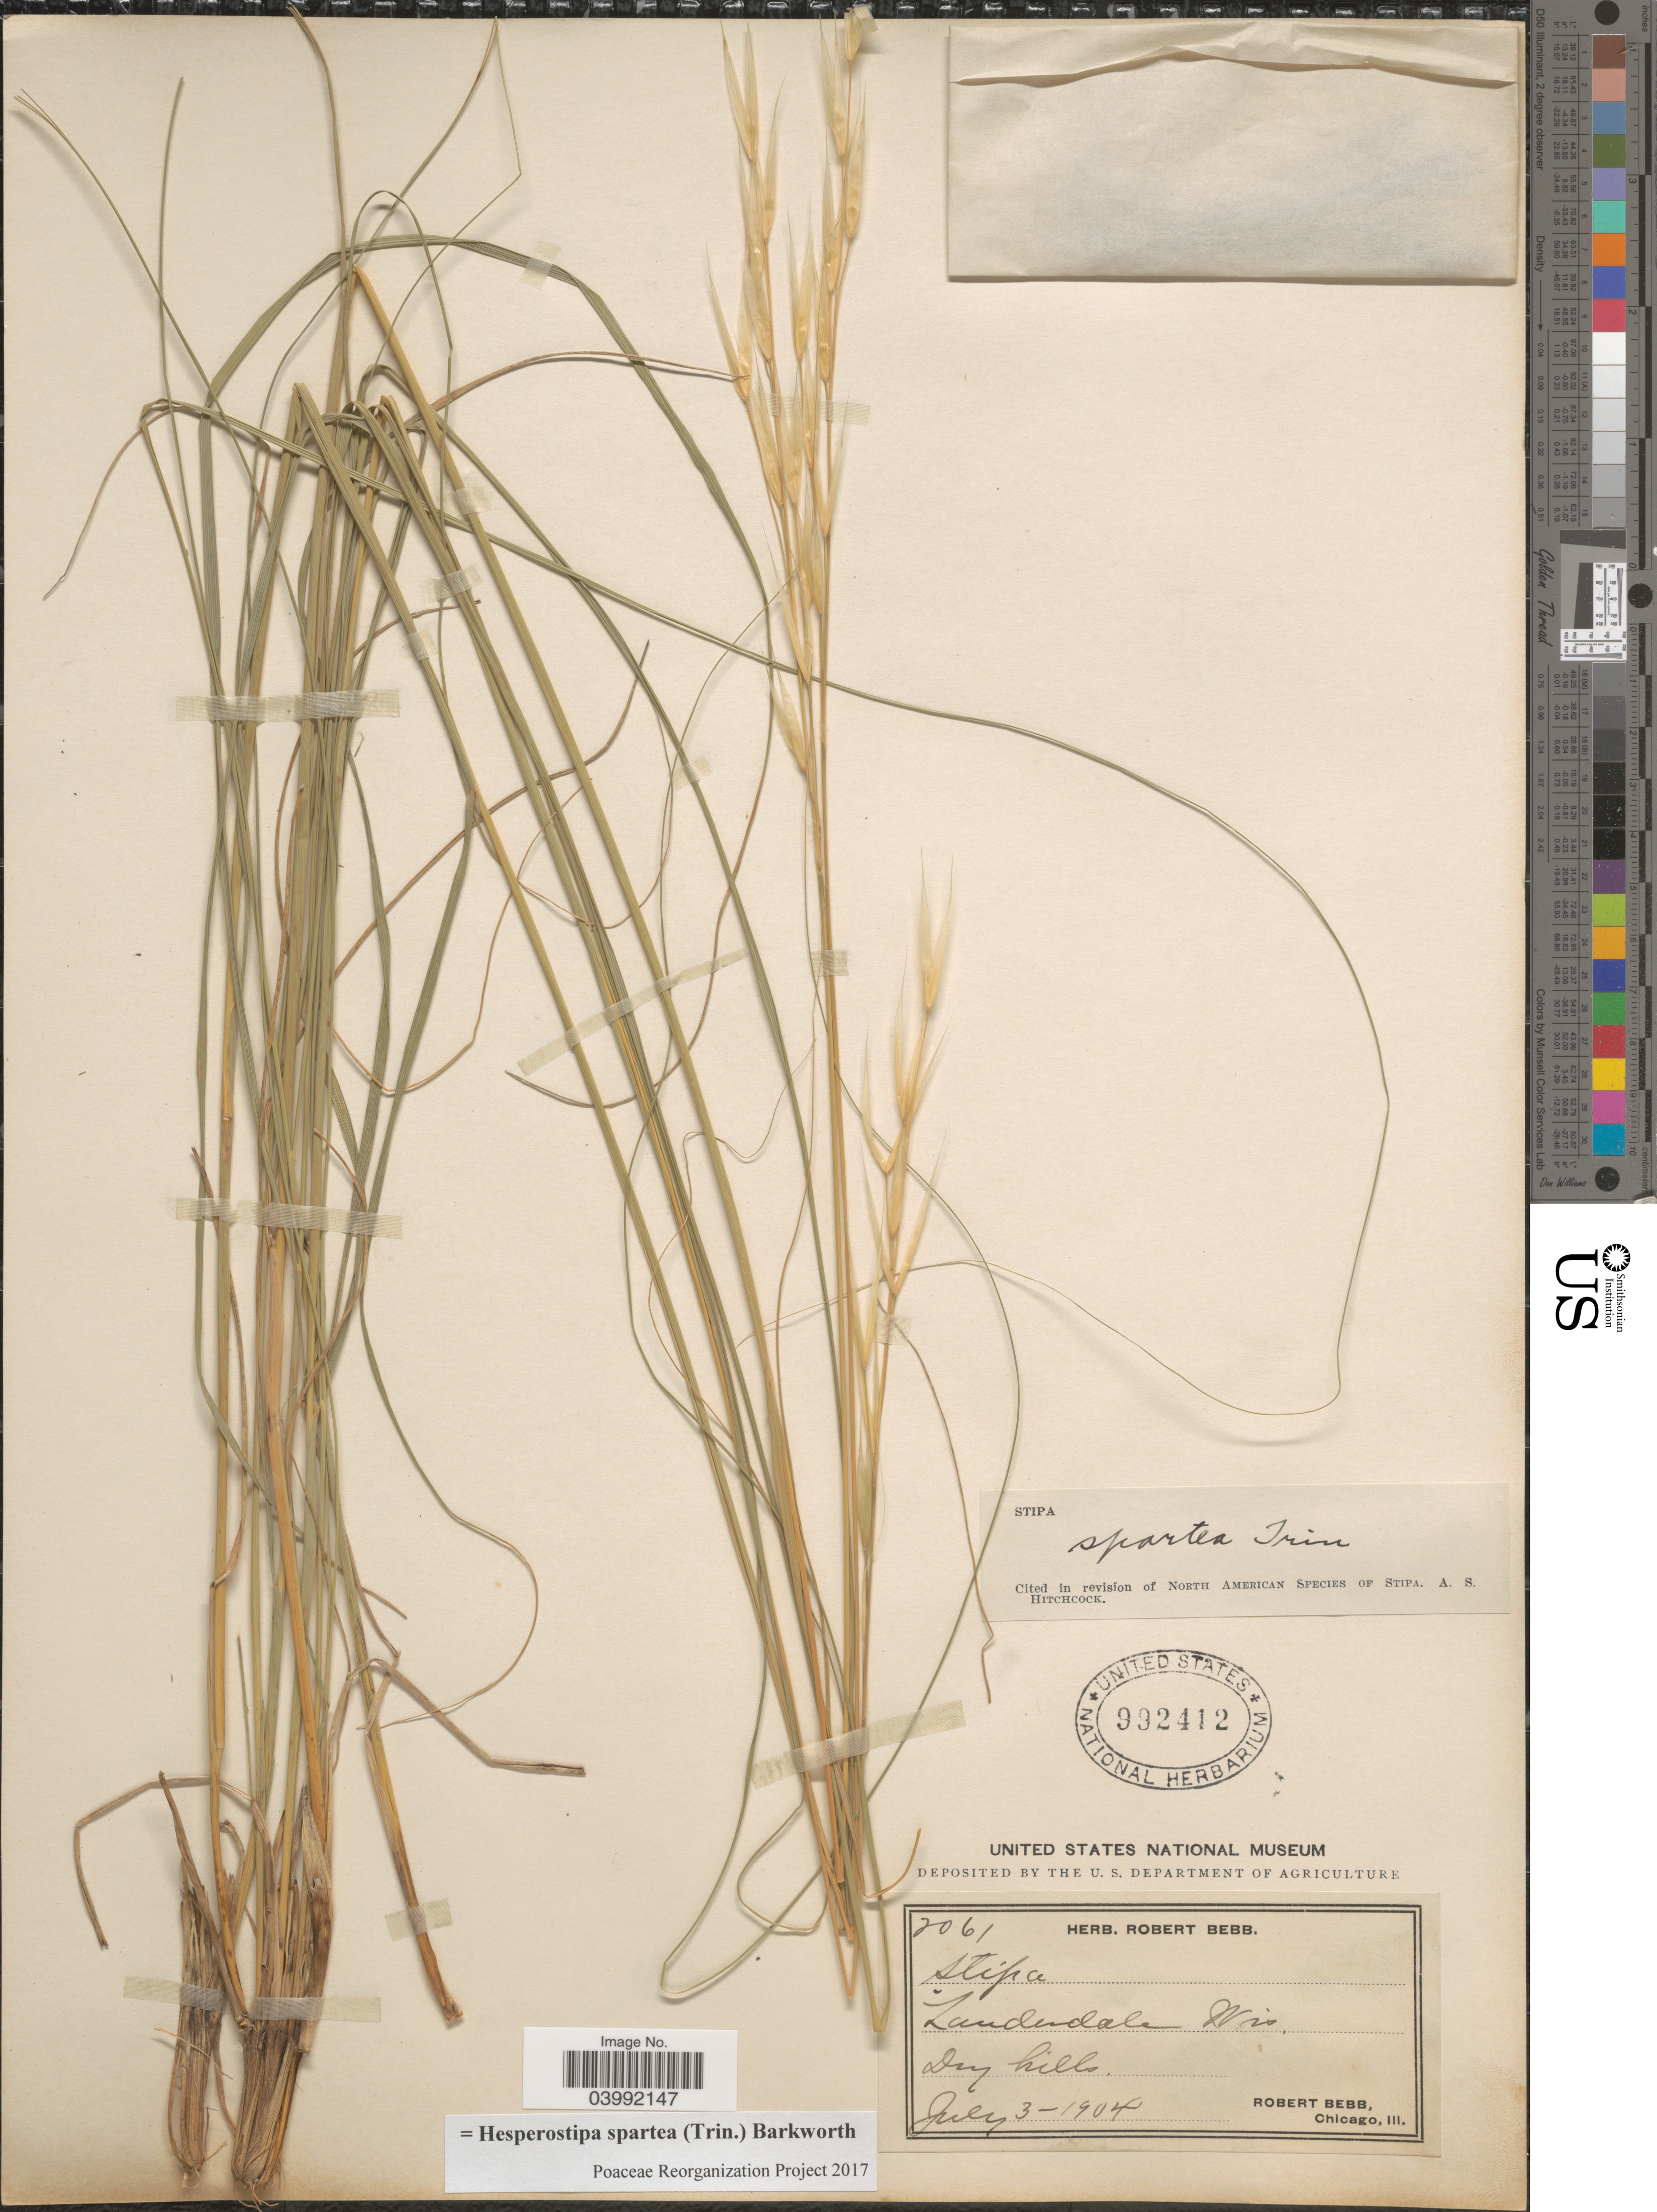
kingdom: Plantae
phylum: Tracheophyta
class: Liliopsida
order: Poales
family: Poaceae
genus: Hesperostipa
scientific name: Hesperostipa spartea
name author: (Trin.) Barkworth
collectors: R. Bebb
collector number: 2061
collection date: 1904-07-03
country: United States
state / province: Wisconsin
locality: Lauderdale.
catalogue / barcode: US 992412